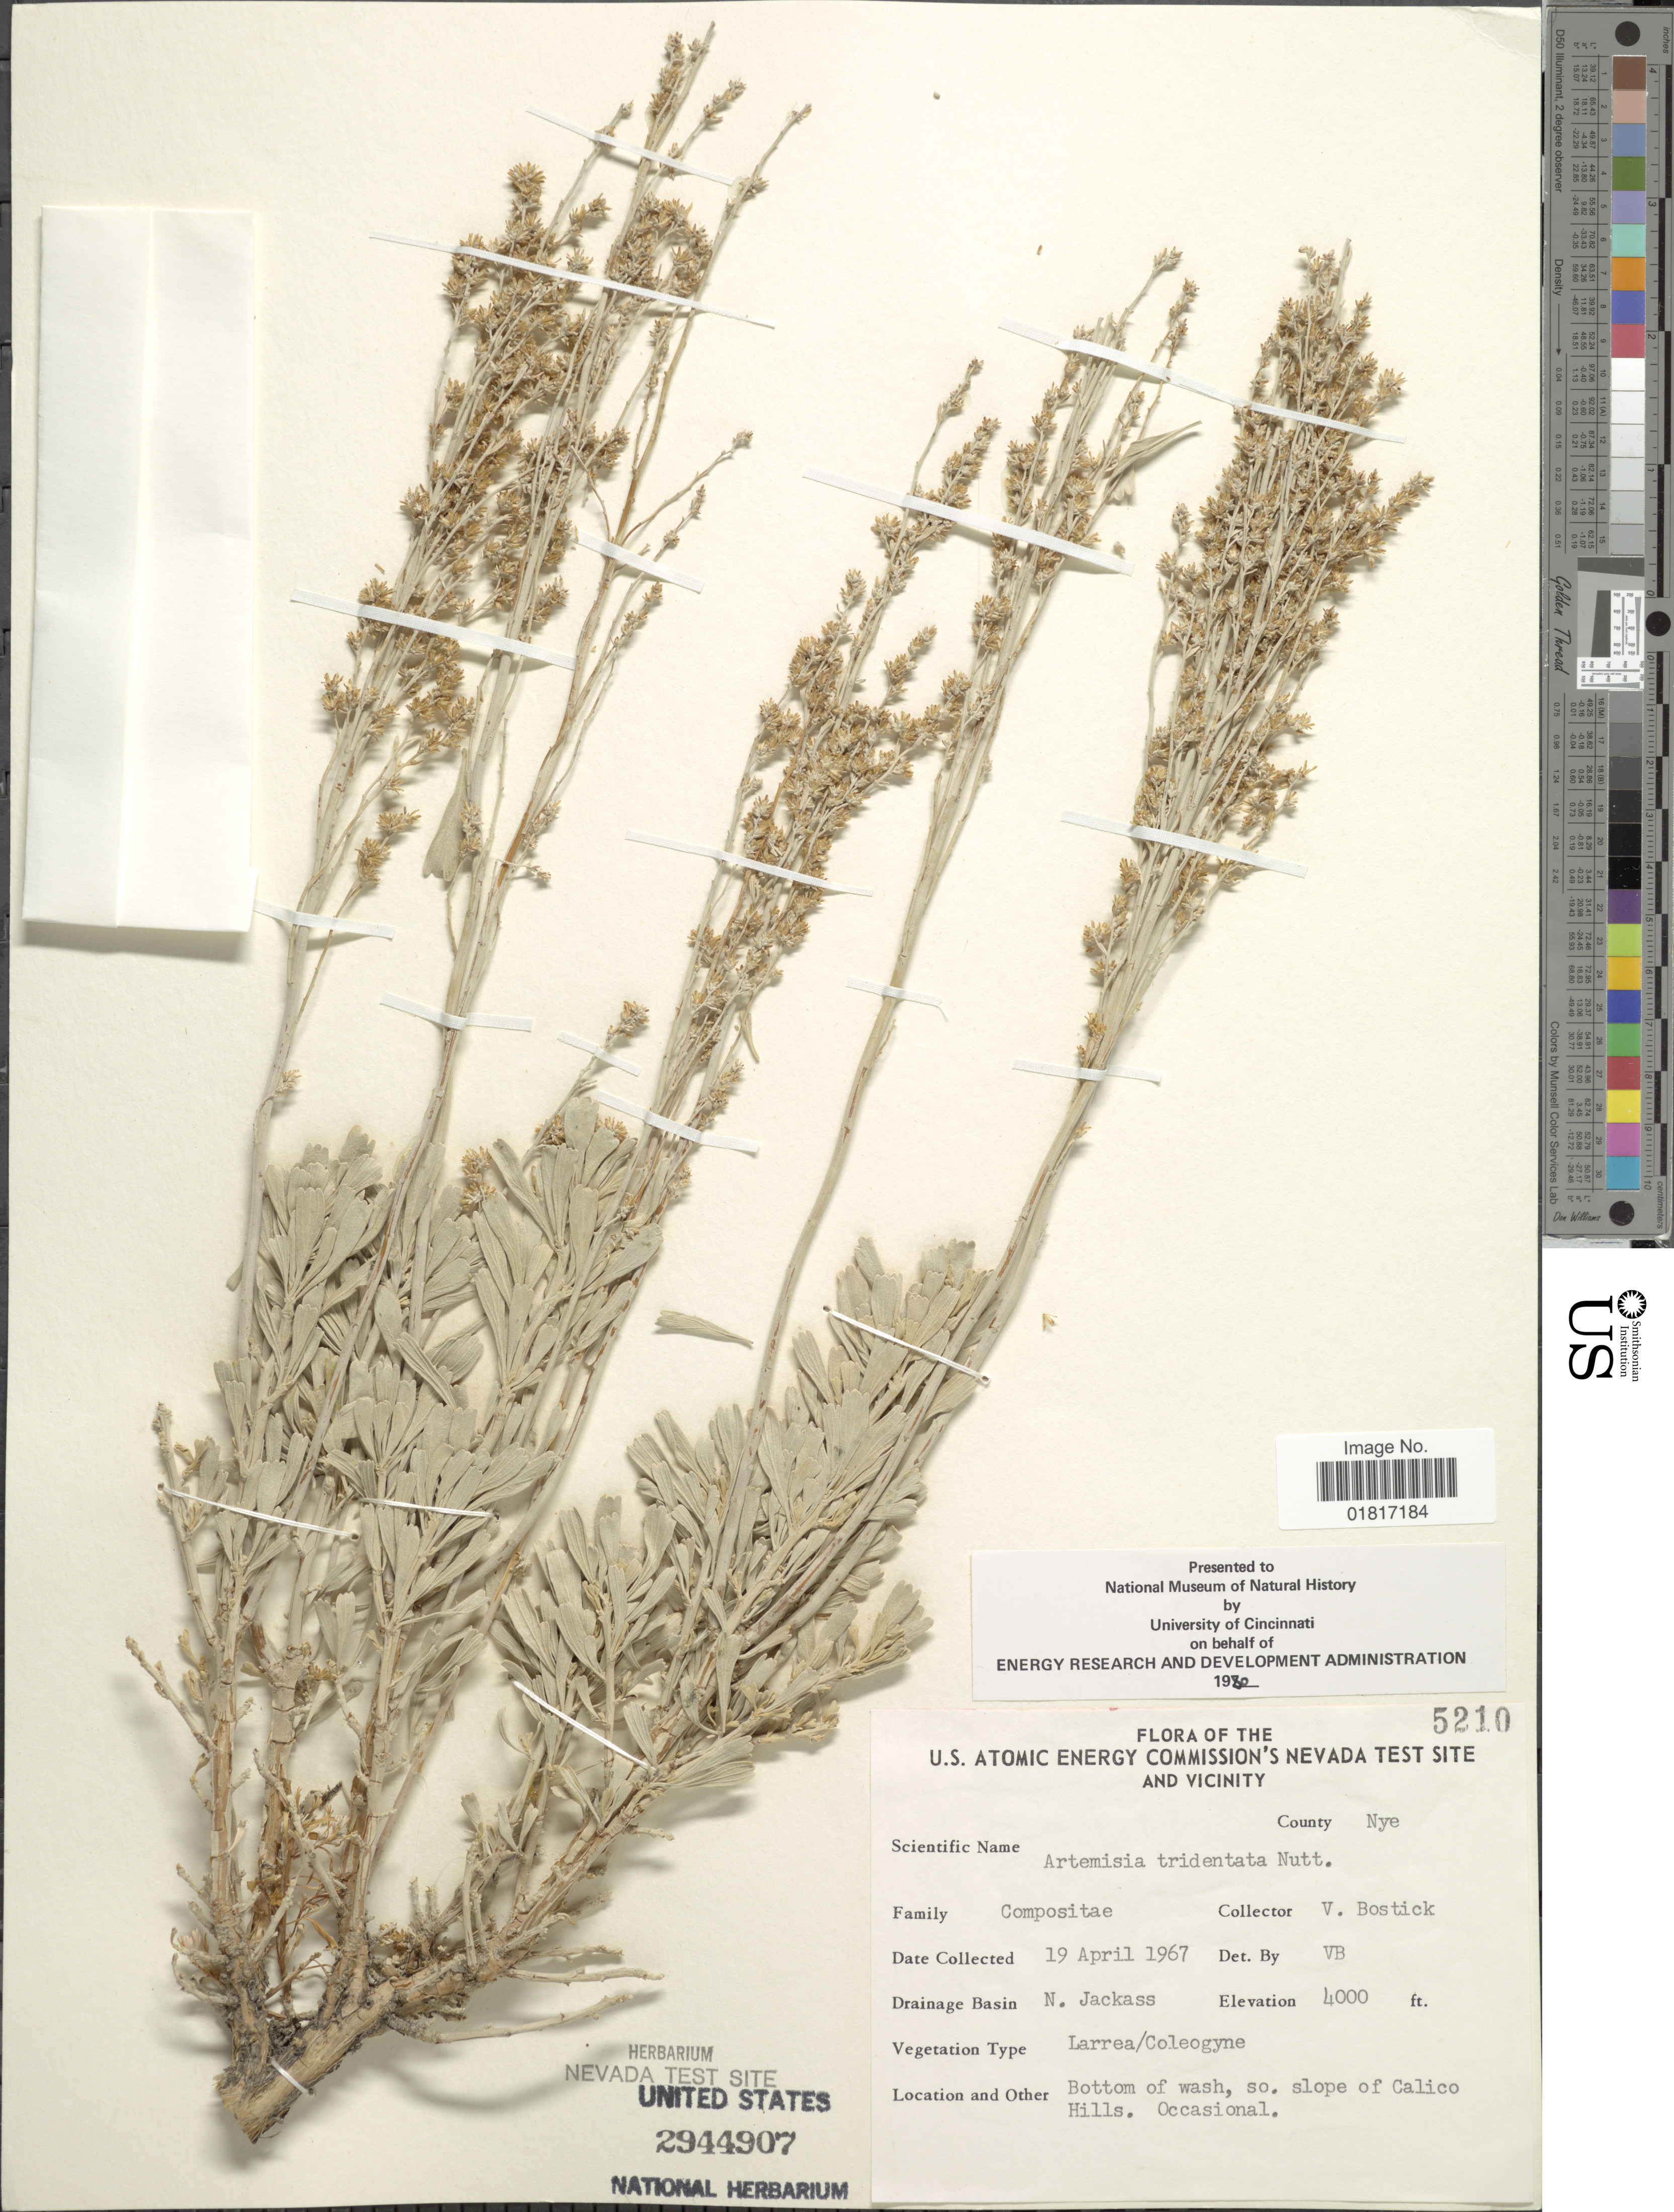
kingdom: Plantae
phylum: Tracheophyta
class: Magnoliopsida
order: Asterales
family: Asteraceae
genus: Artemisia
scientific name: Artemisia tridentata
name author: Nutt.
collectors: V. Bostick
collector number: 5210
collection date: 1967-04-19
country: United States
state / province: Nevada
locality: U.S. Atomic Energy Commision's Nevada Test Site and Vicinity, County Nye, Drainage Basin N. Jackass, Bottom of wash, so slope of Calico Hills. Occasional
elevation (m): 1219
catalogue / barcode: US 2944907